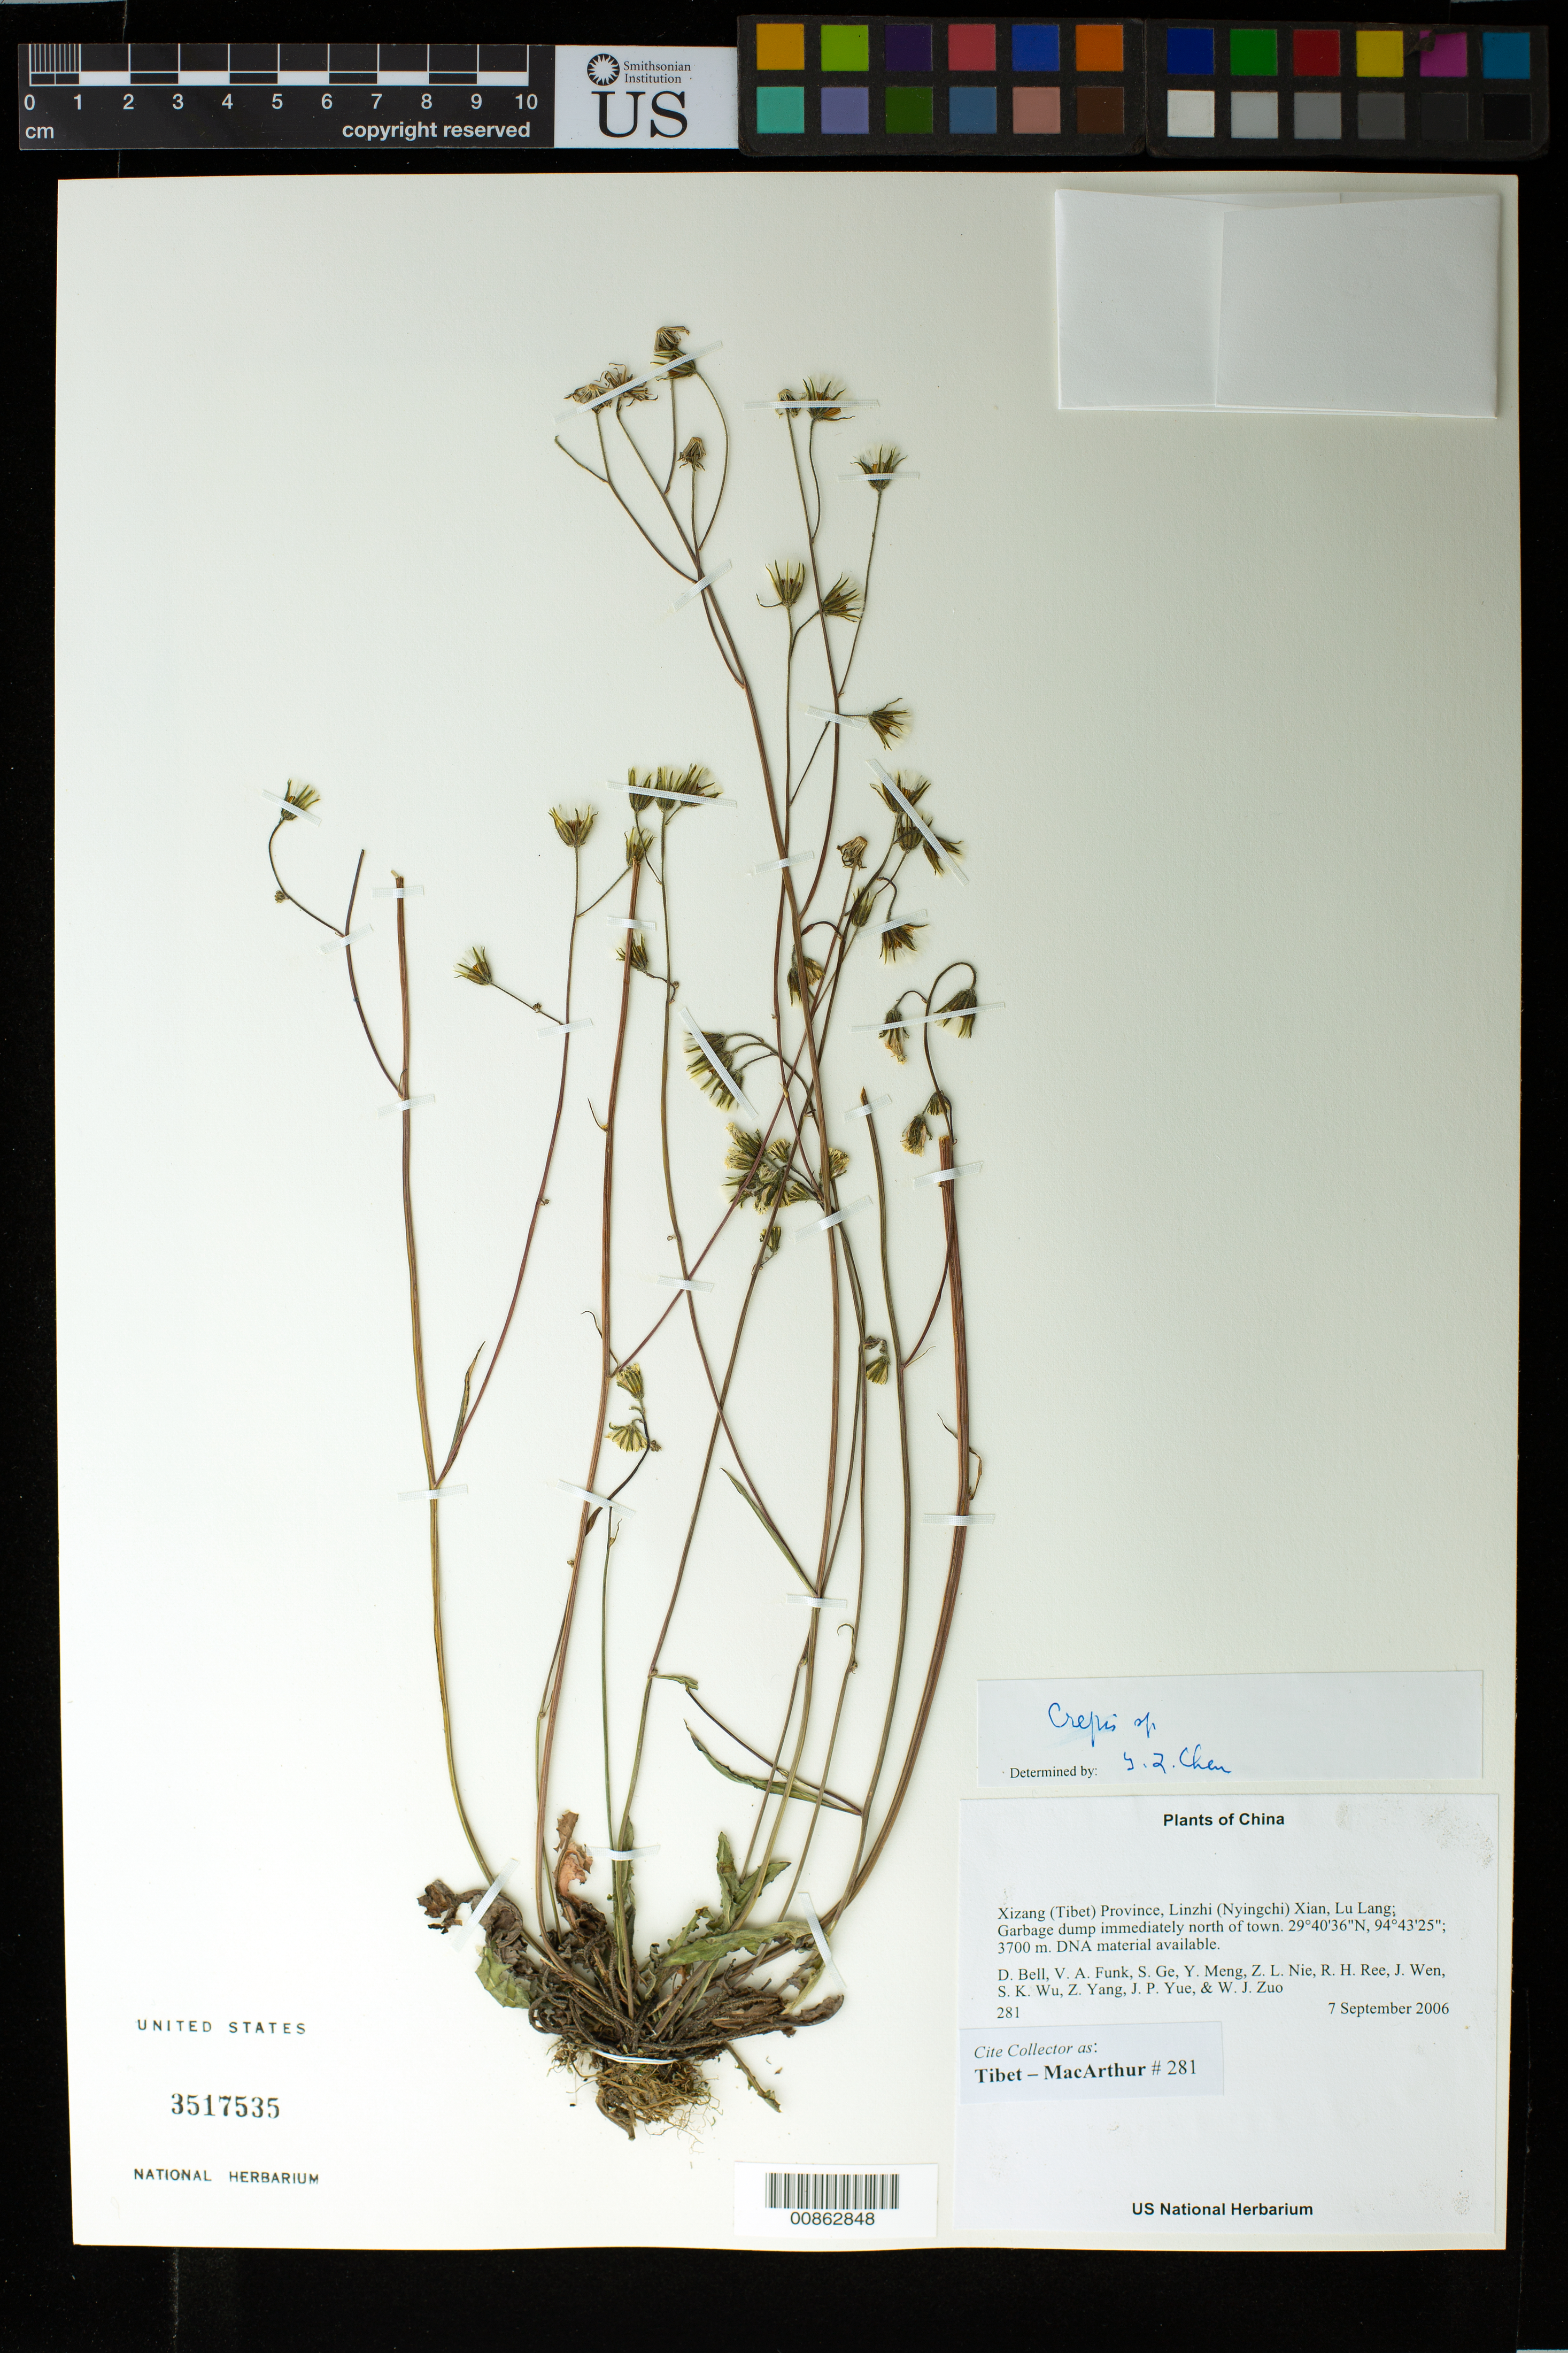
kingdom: Plantae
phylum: Tracheophyta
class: Magnoliopsida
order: Asterales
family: Asteraceae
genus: Crepis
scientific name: Crepis sp.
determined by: Yilin Chen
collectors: Tibet-MacArthur, D. A. Bell, V. Funk, S. Ge, Y. Meng, Z. Nie, R. Ree, J. Wen, S. K. Wu, Z. Yang, J. Yue & W. Zuo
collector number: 281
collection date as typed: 07 Sep 2006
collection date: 2006-09-07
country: China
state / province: Xizang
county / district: Linzhi (Nyingchi) Xian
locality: Lu Lang. Garbage dump immediately north of town.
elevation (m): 3700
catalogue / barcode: US 3517535